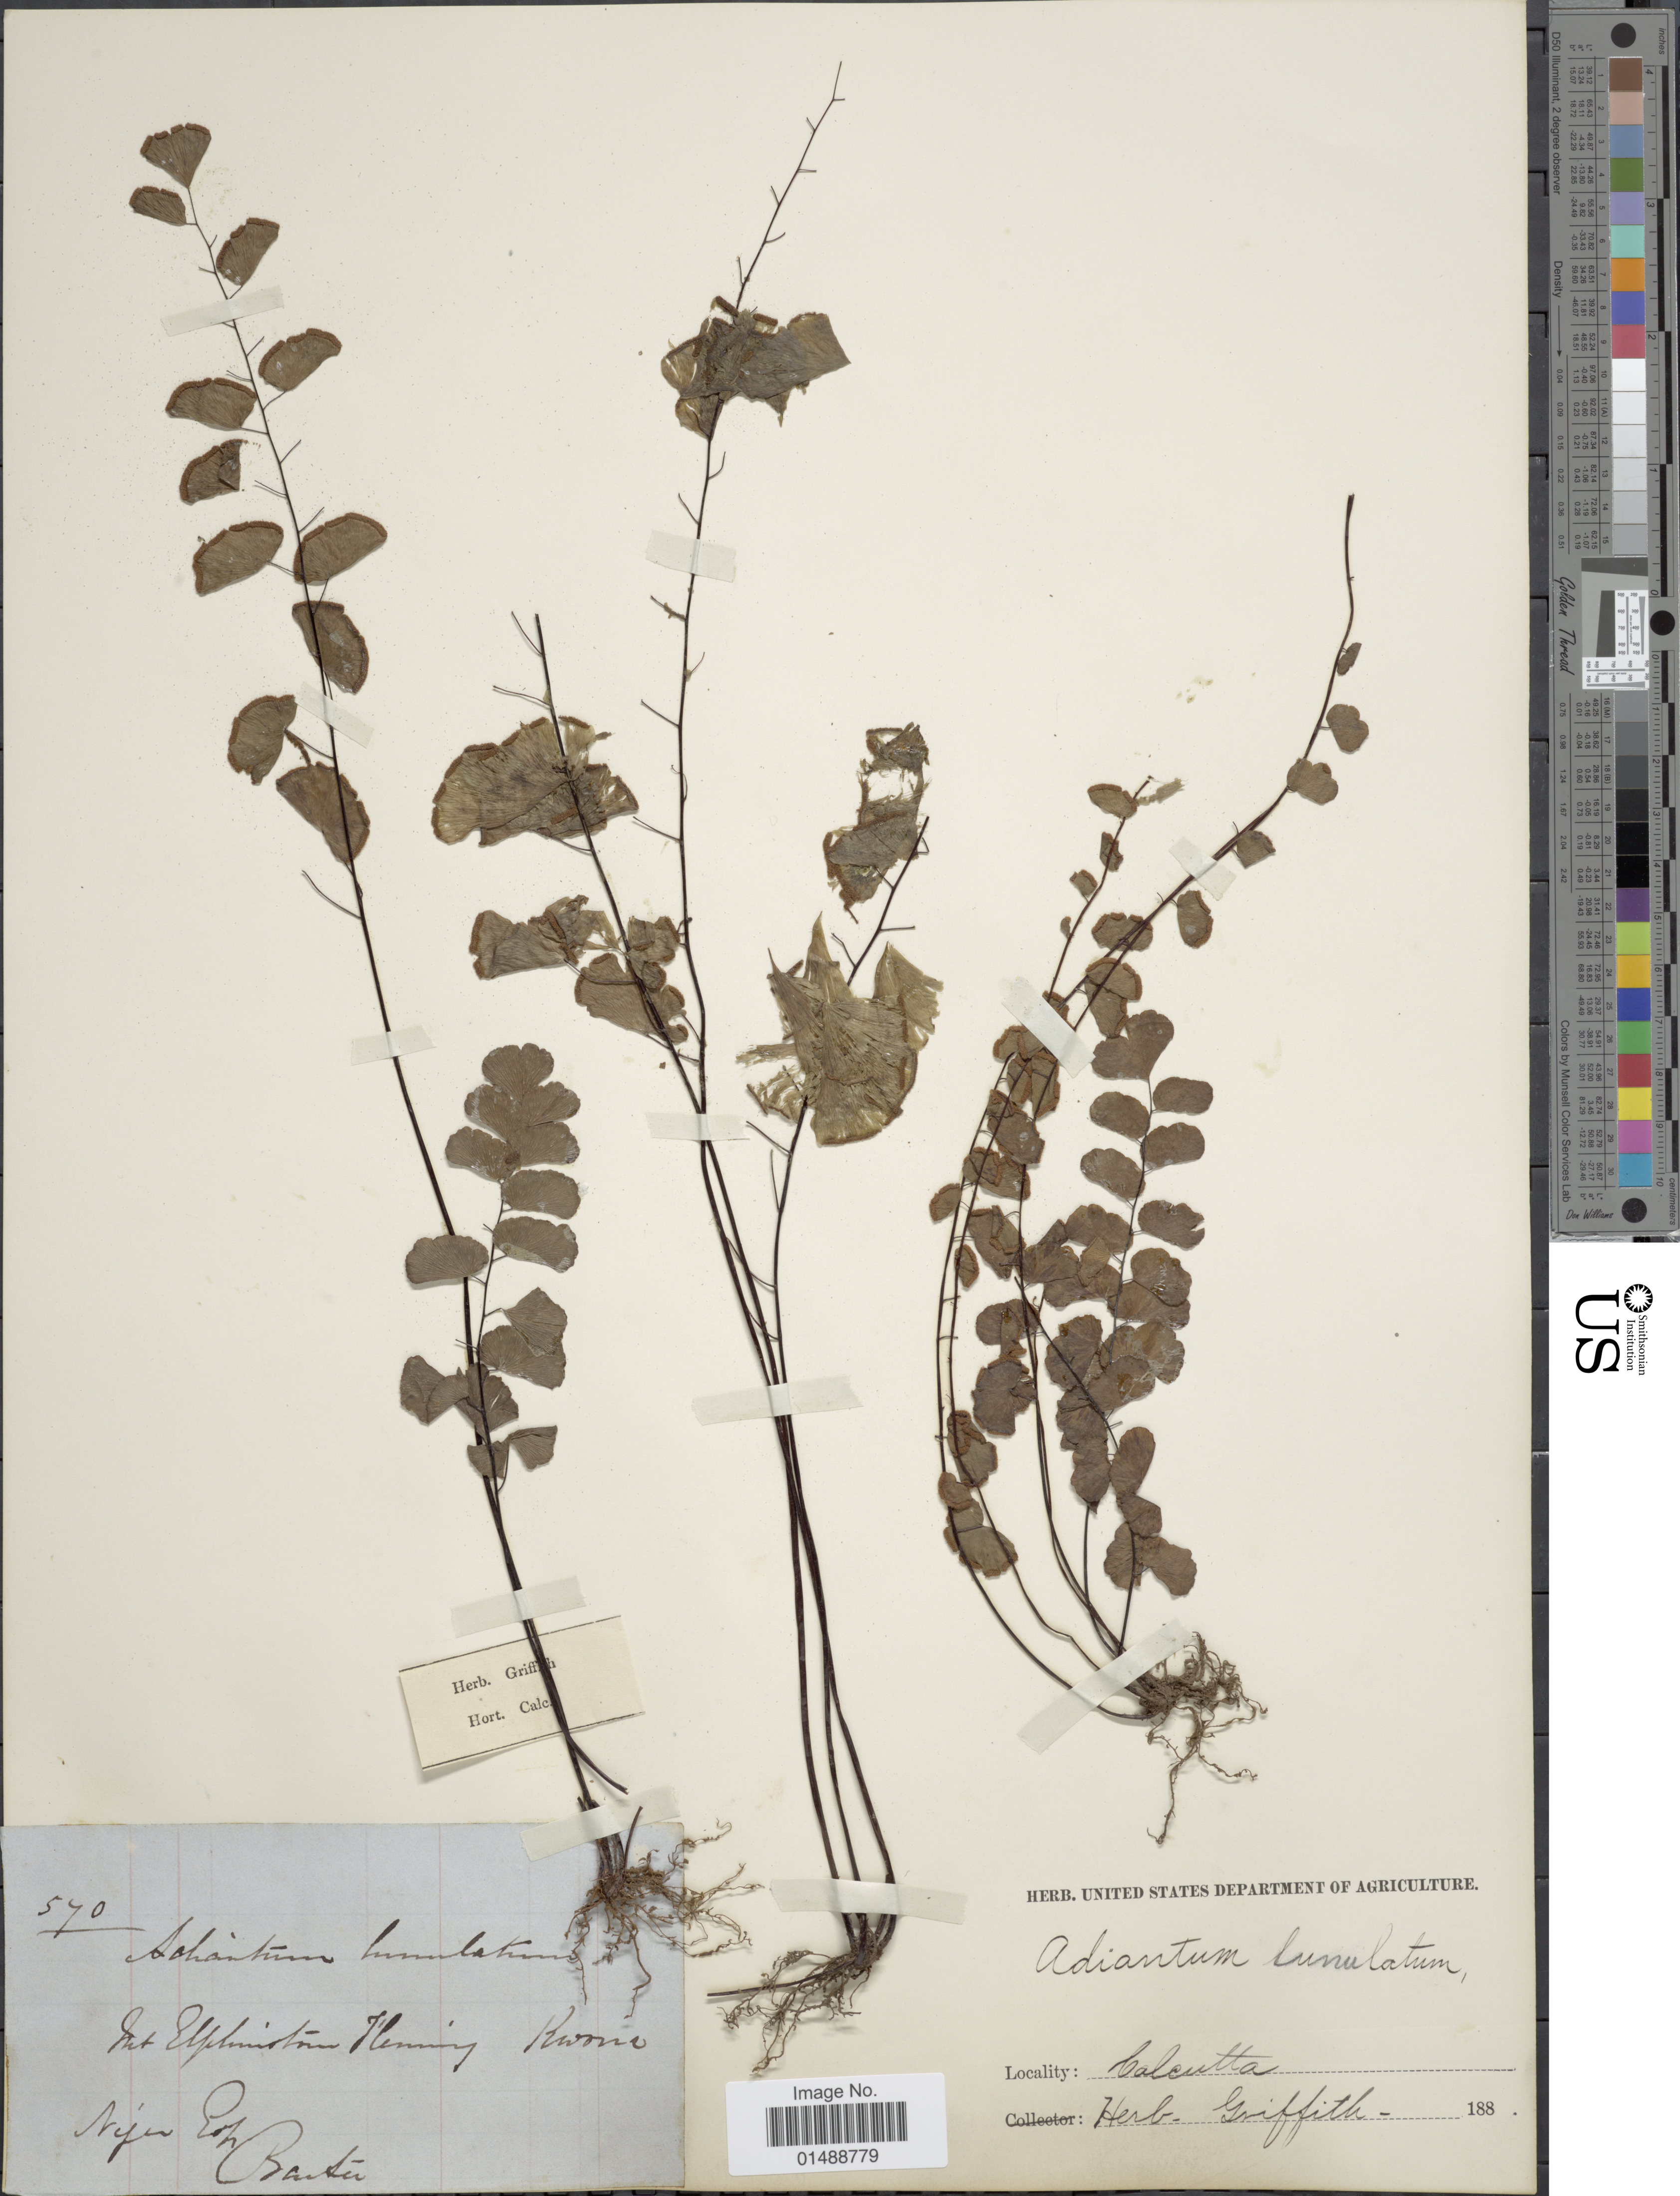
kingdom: Plantae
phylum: Tracheophyta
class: Polypodiopsida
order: Polypodiales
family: Pteridaceae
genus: Adiantum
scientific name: Adiantum philippense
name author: L.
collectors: ex herb. Griffith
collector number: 570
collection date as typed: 188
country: India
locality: Calcutta, Mt. Elphinton Henny Kwonis, Njen Eoh Bartin [interpreted]